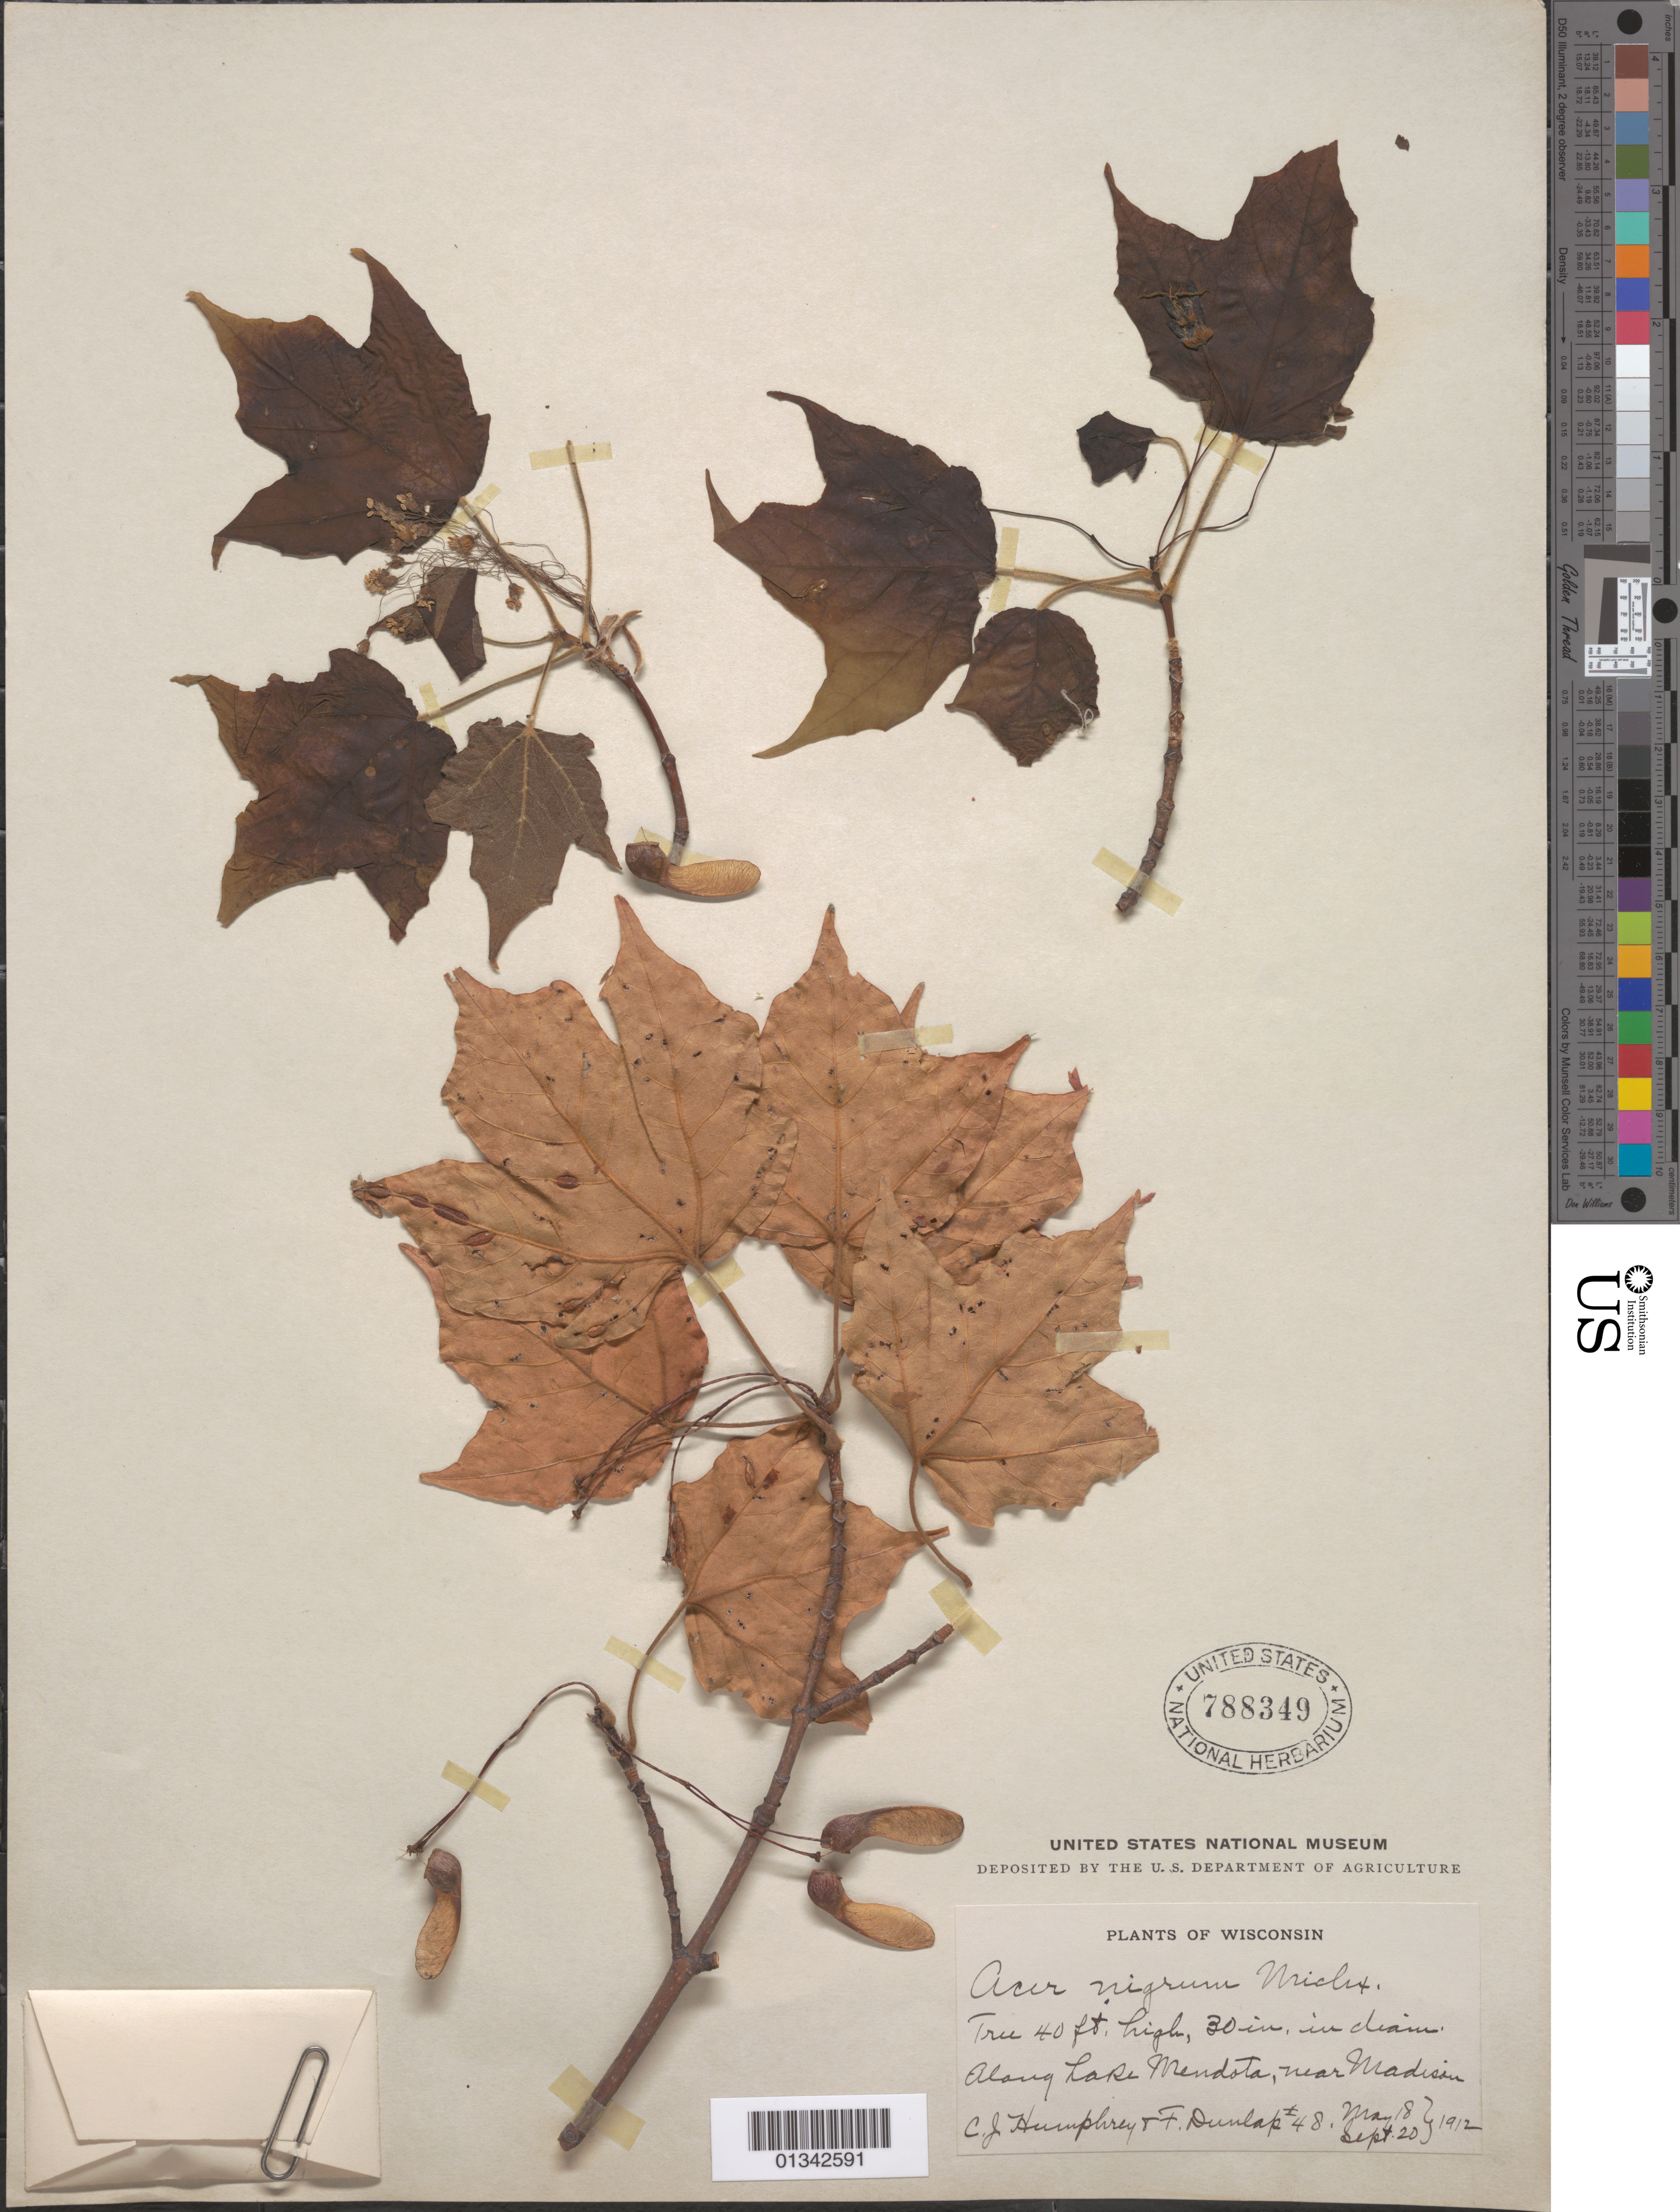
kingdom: Plantae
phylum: Tracheophyta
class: Magnoliopsida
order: Sapindales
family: Sapindaceae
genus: Acer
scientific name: Acer saccharum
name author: Marshall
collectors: C. Humphrey & F. Dunlap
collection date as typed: may 18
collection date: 1912-05-18,1912-09-20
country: United States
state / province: Wisconsin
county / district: Dane County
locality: Lake Mendota, near Madison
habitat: Along lake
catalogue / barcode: US 788349